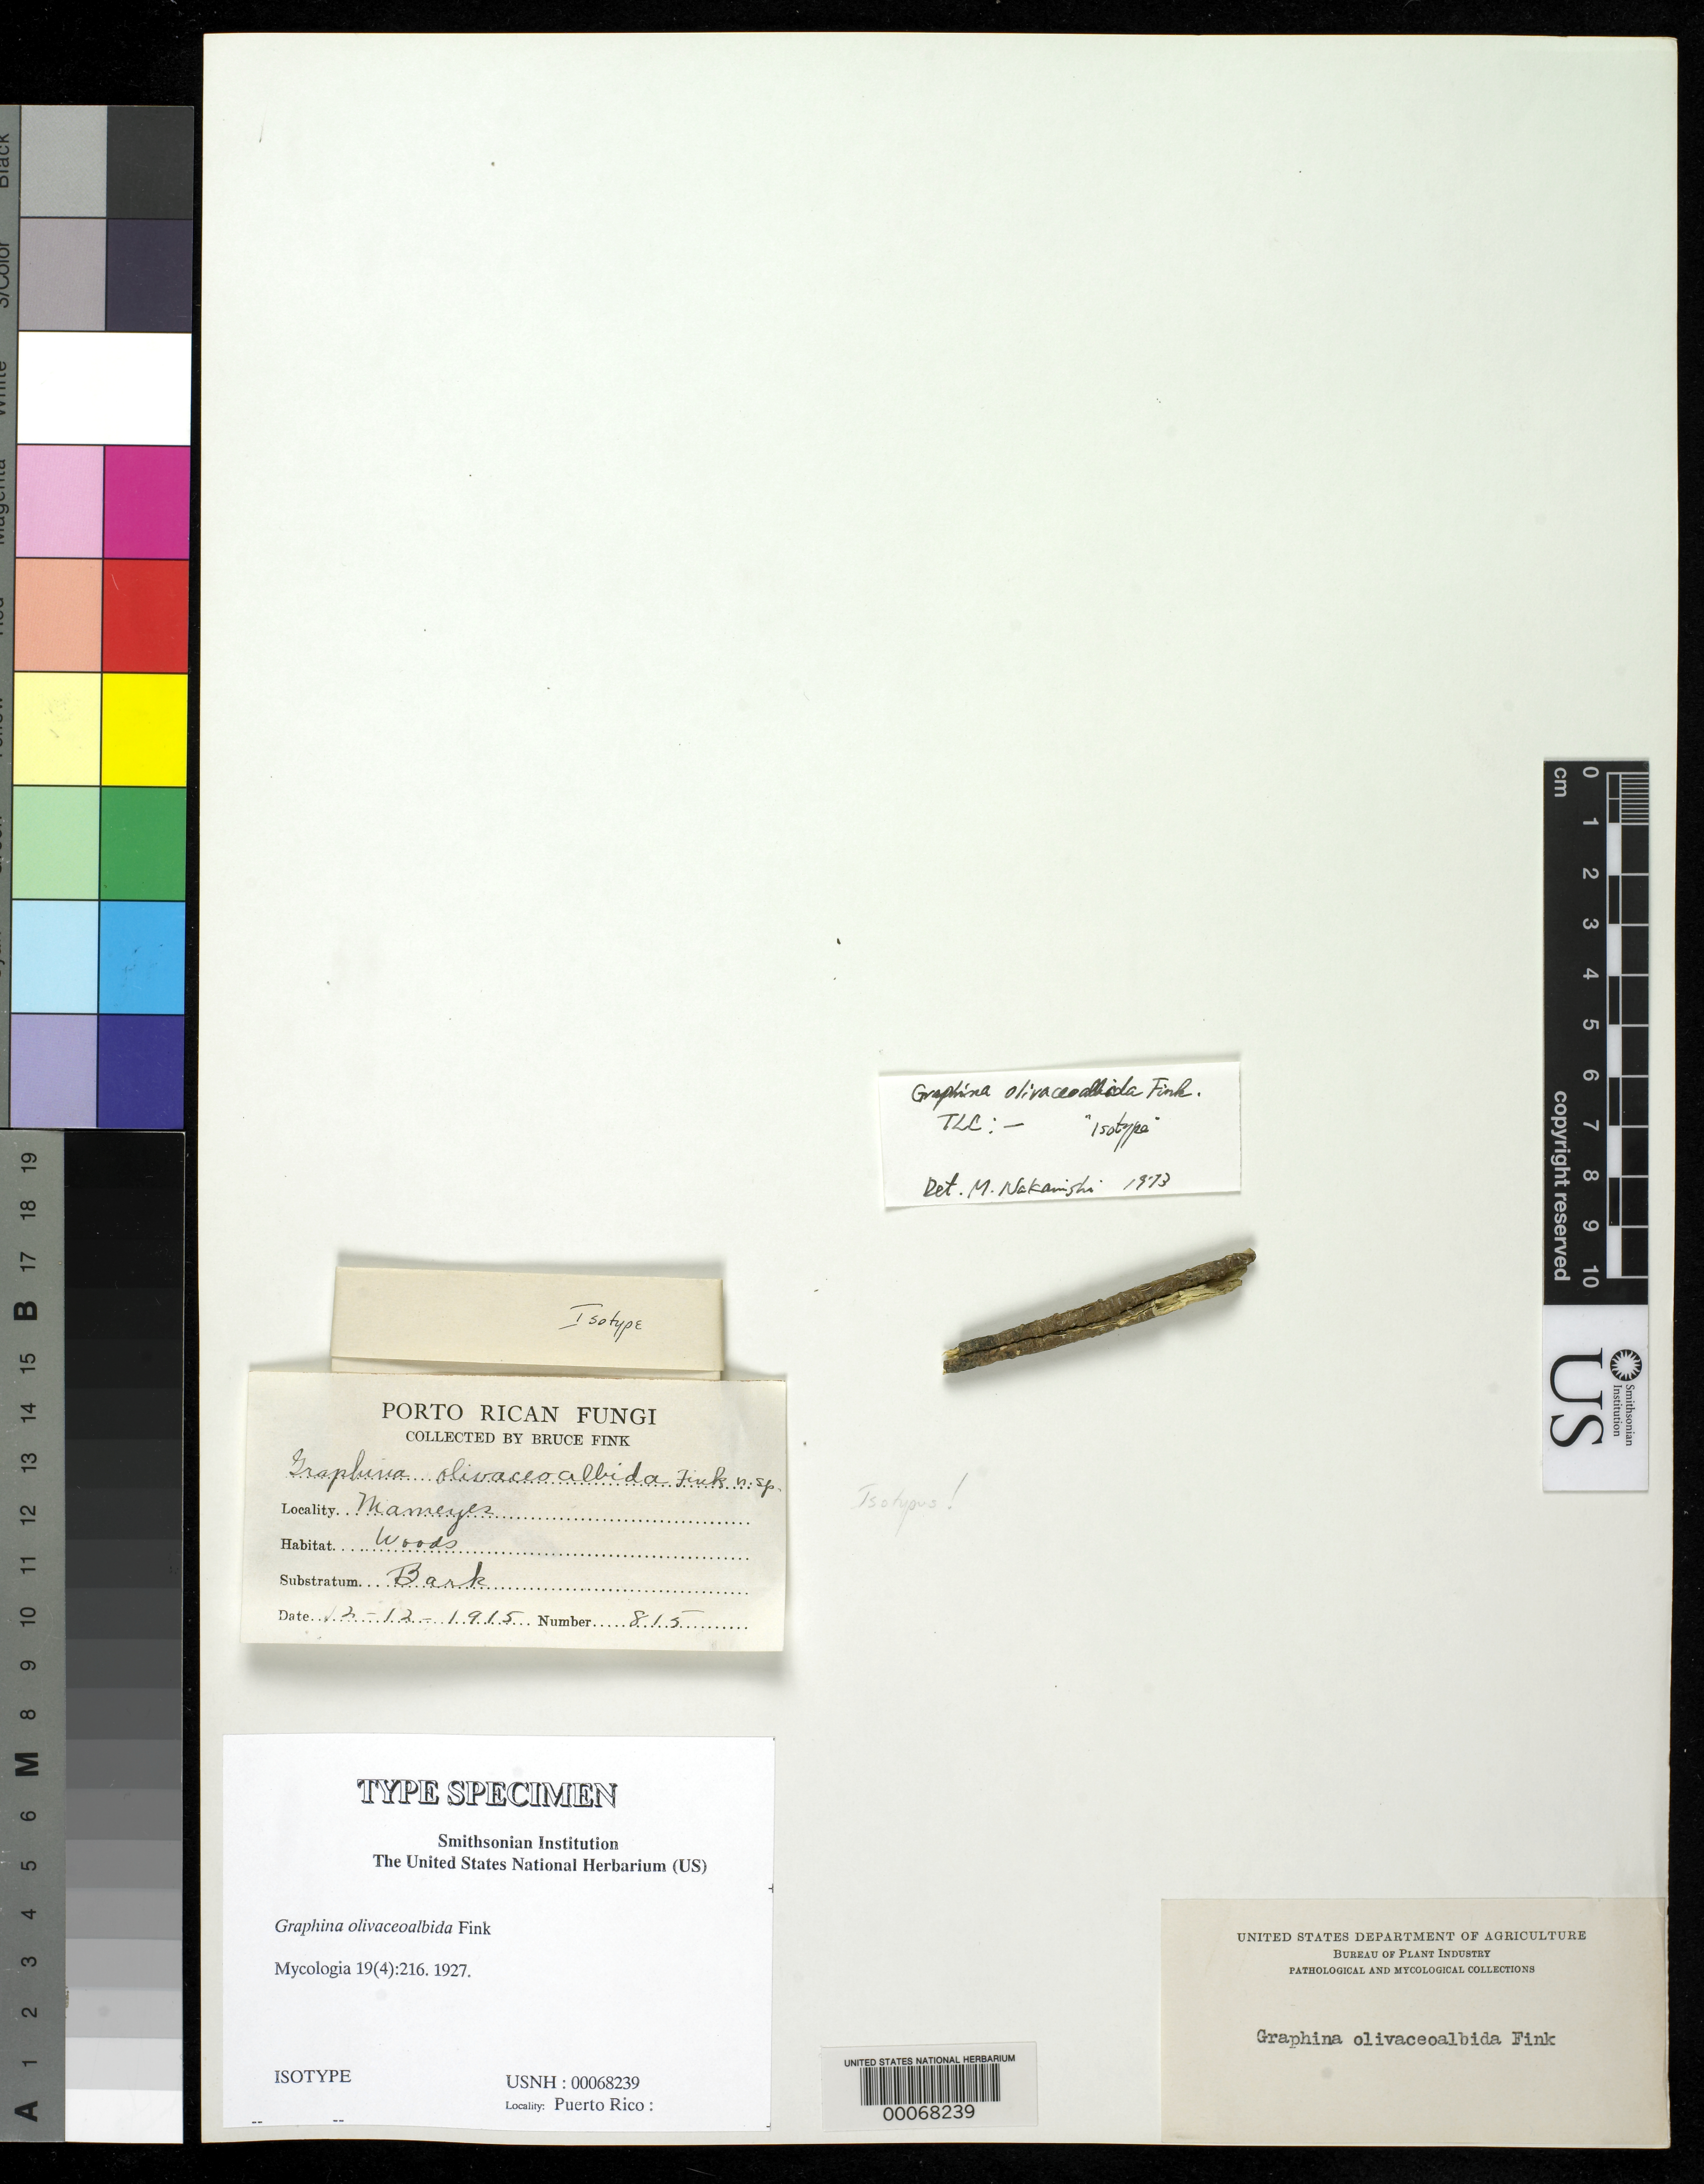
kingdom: Fungi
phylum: Ascomycota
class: Lecanoromycetes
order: Ostropales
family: Graphidaceae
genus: Graphina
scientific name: Graphina olivaceoalbida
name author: Fink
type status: Isotype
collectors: B. Fink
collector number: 815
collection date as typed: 12 Dec 1915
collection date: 1915-12-12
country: Puerto Rico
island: Greater Antilles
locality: Near Mameyes.